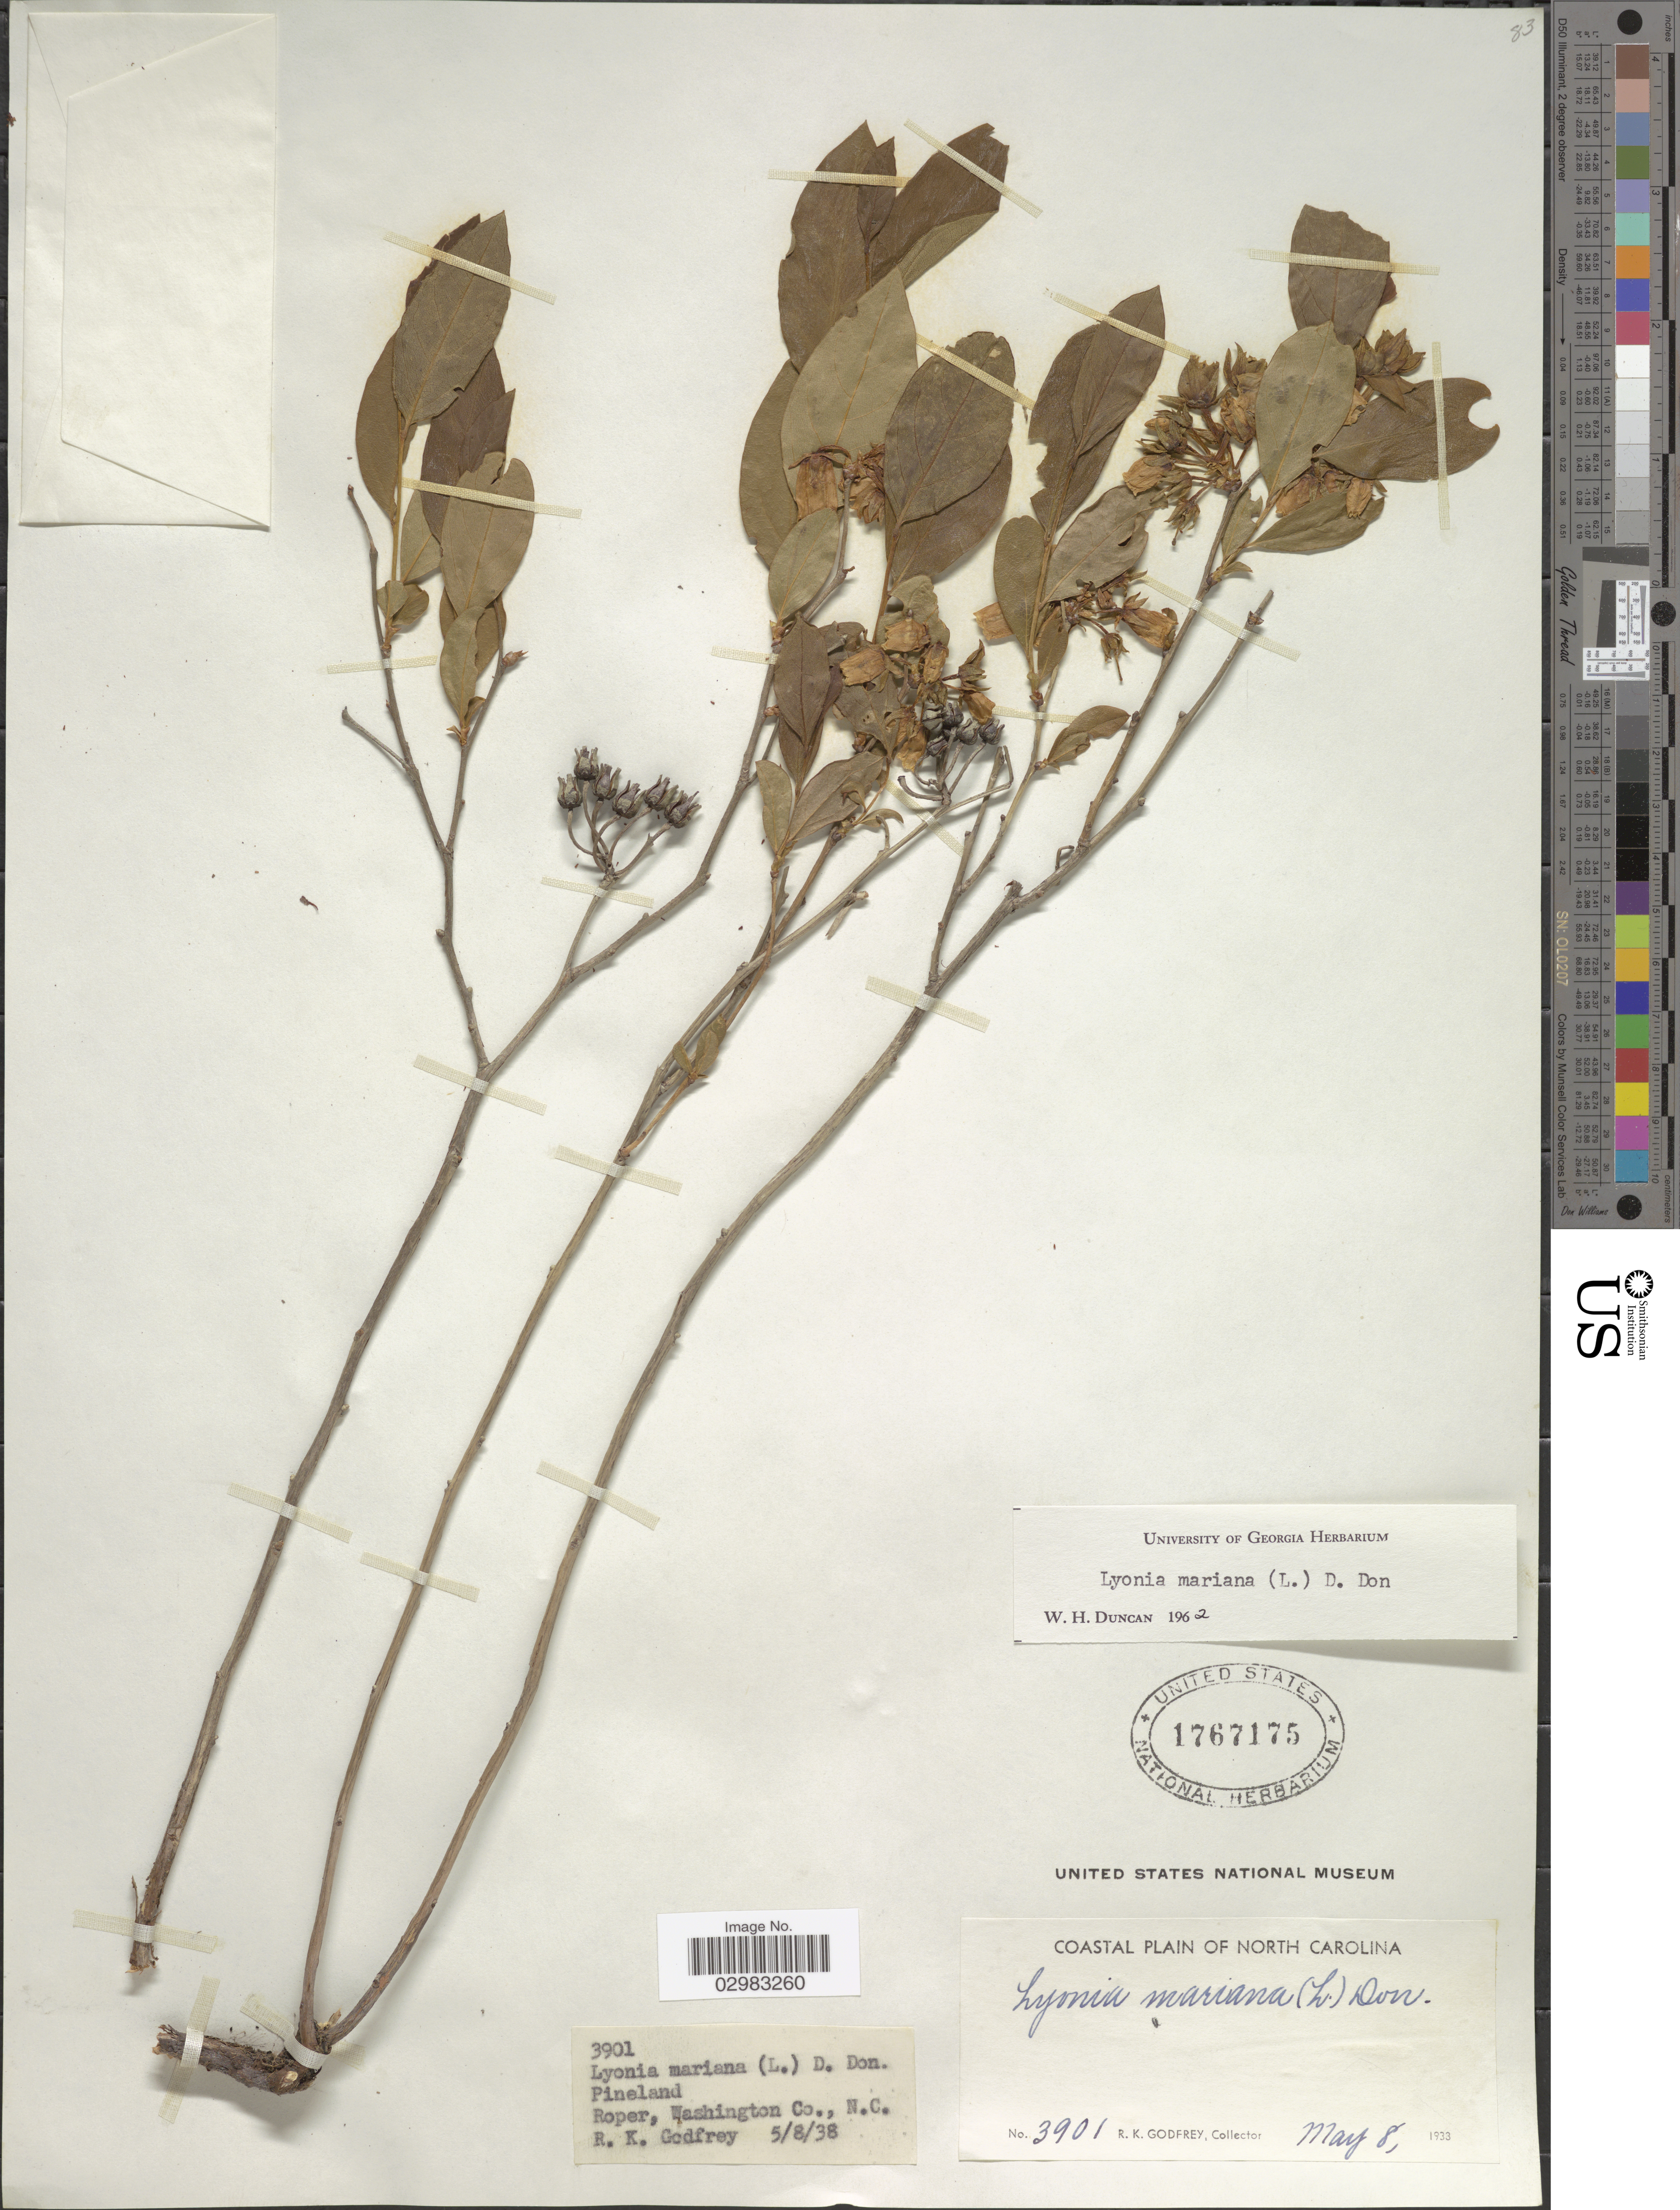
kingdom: Plantae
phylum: Tracheophyta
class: Magnoliopsida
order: Ericales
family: Ericaceae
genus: Lyonia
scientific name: Lyonia mariana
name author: (L.) D. Don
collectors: R. K. Godfrey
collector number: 3901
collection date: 1933-05-08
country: United States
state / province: North Carolina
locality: Roper, Washington Co.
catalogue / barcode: US 1767175